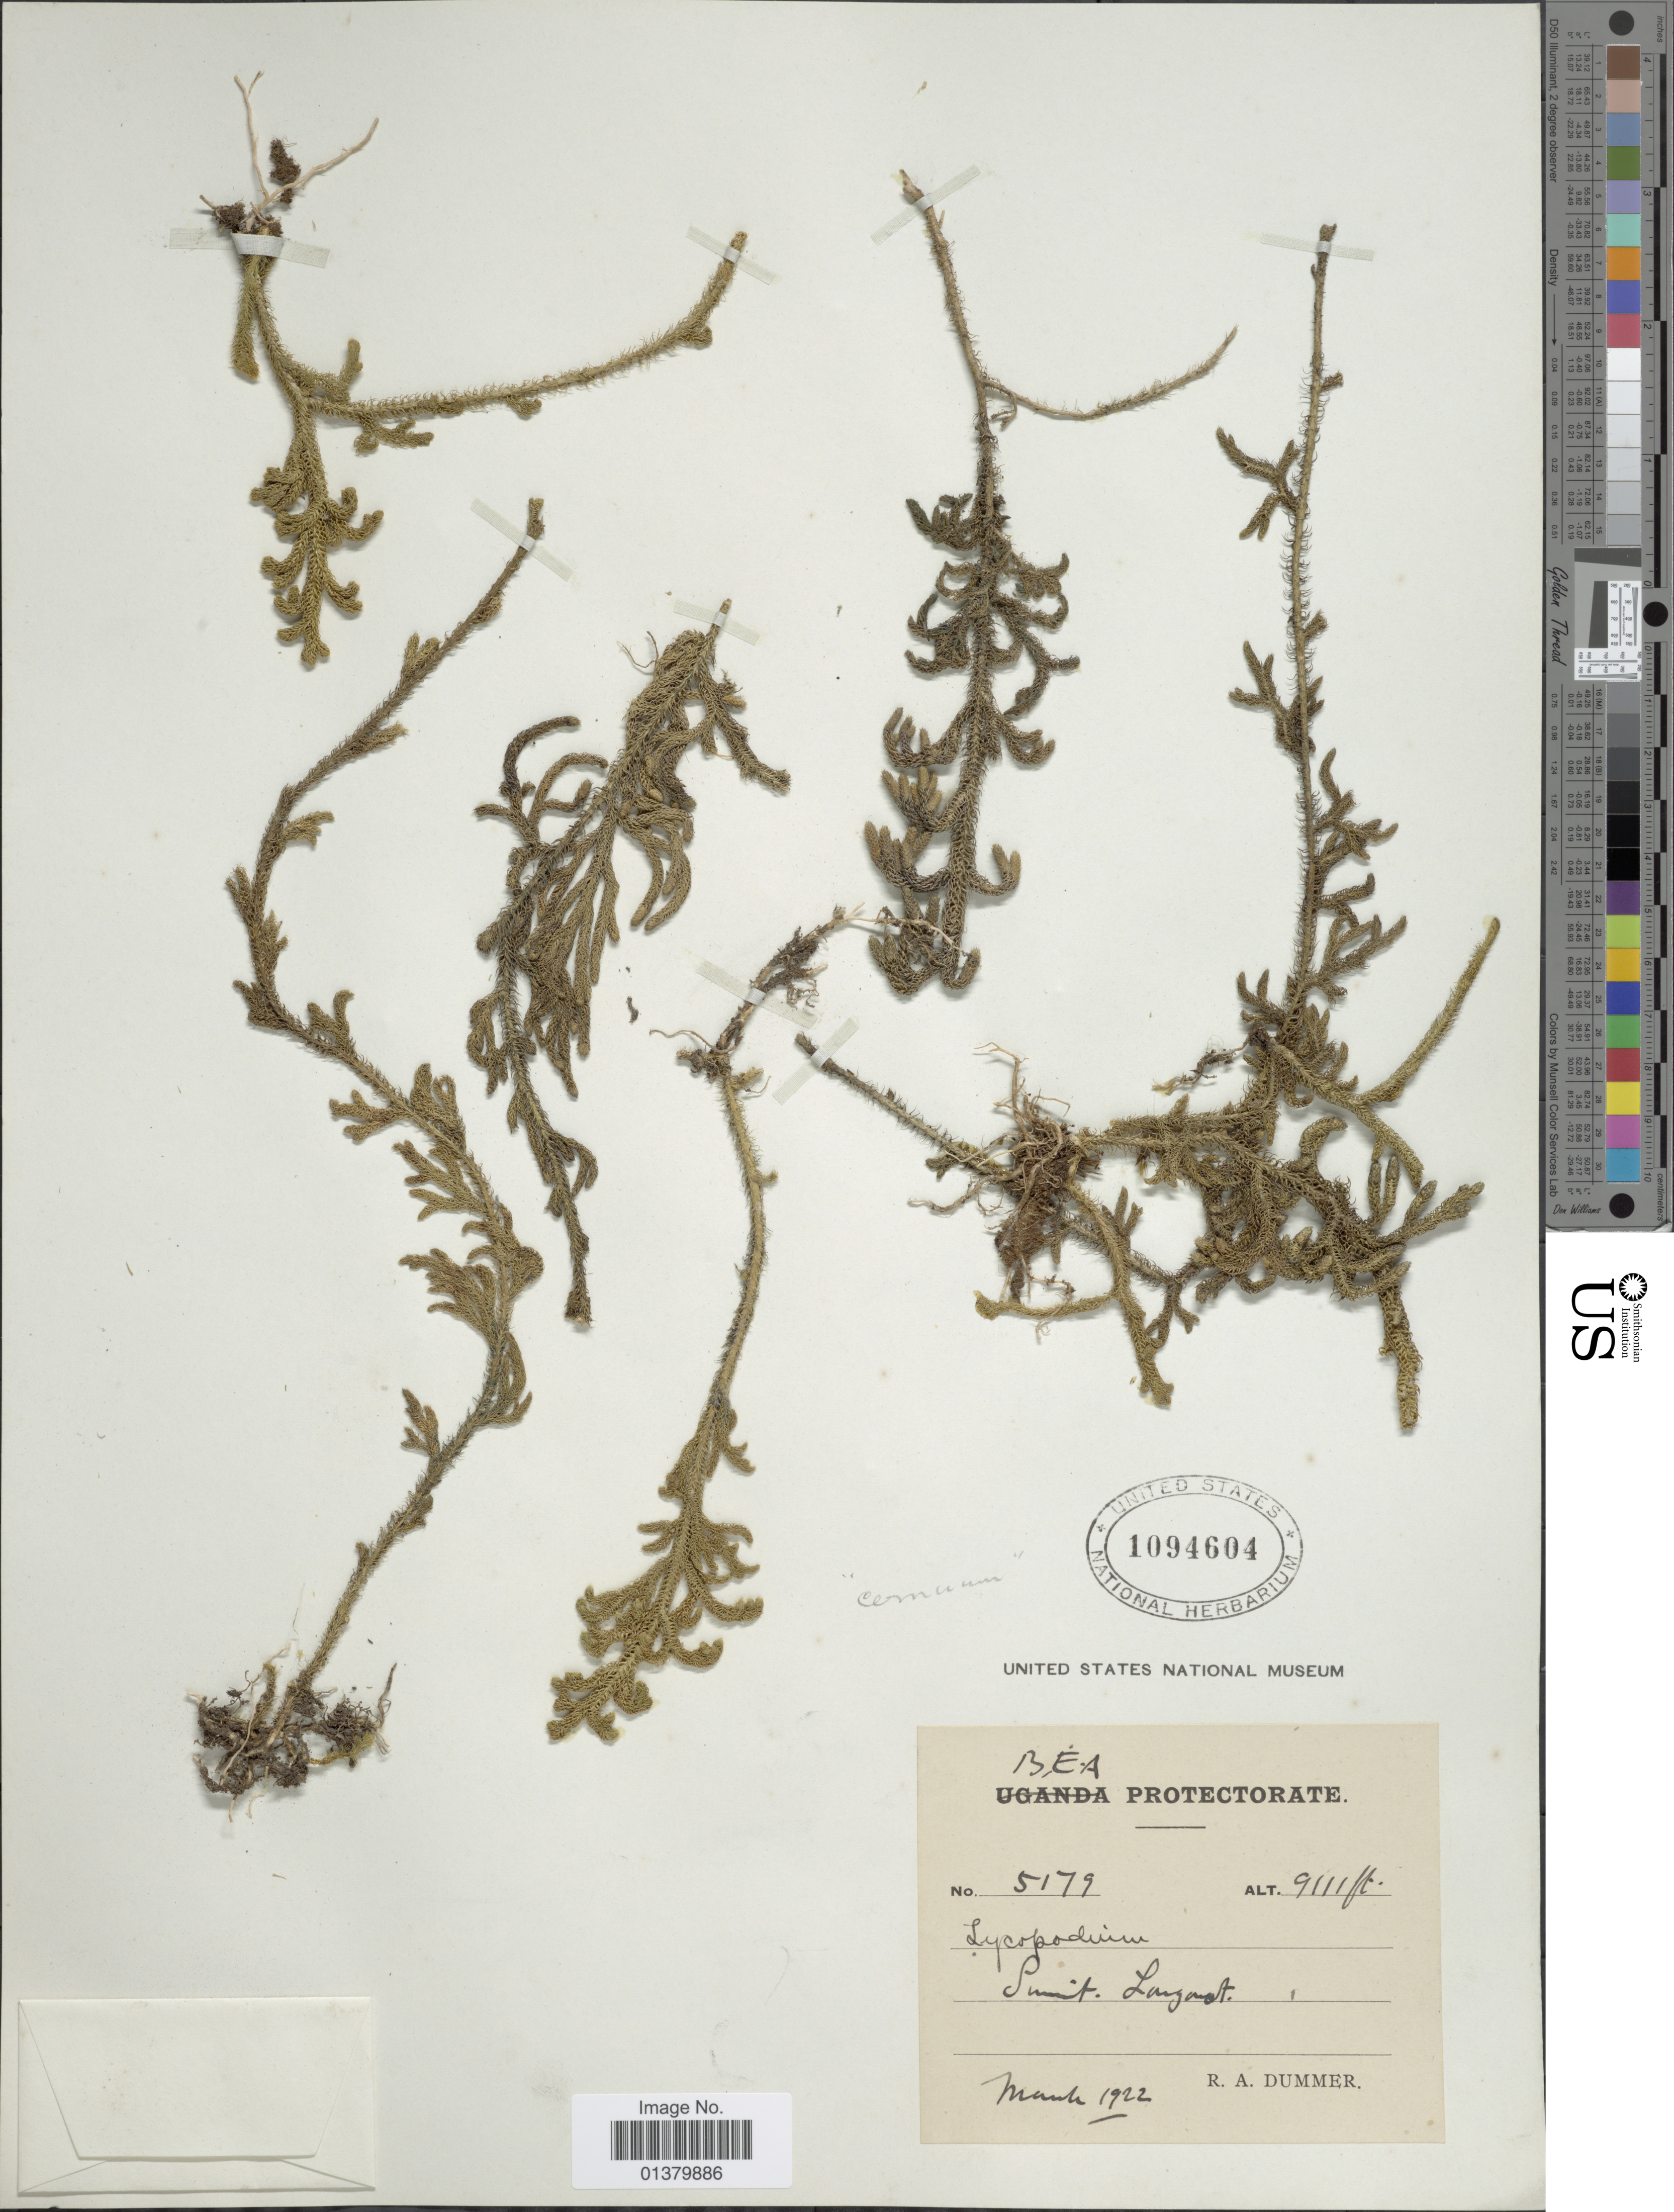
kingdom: Plantae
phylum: Tracheophyta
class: Lycopodiopsida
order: Lycopodiales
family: Lycopodiaceae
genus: Palhinhaea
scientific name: Palhinhaea cernua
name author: (L.) Vasc. & Franco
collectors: R. Dümmer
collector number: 5179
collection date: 1922-03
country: Uganda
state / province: Central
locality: Summit Langa [illegible text]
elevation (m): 2777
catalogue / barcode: US 1094604